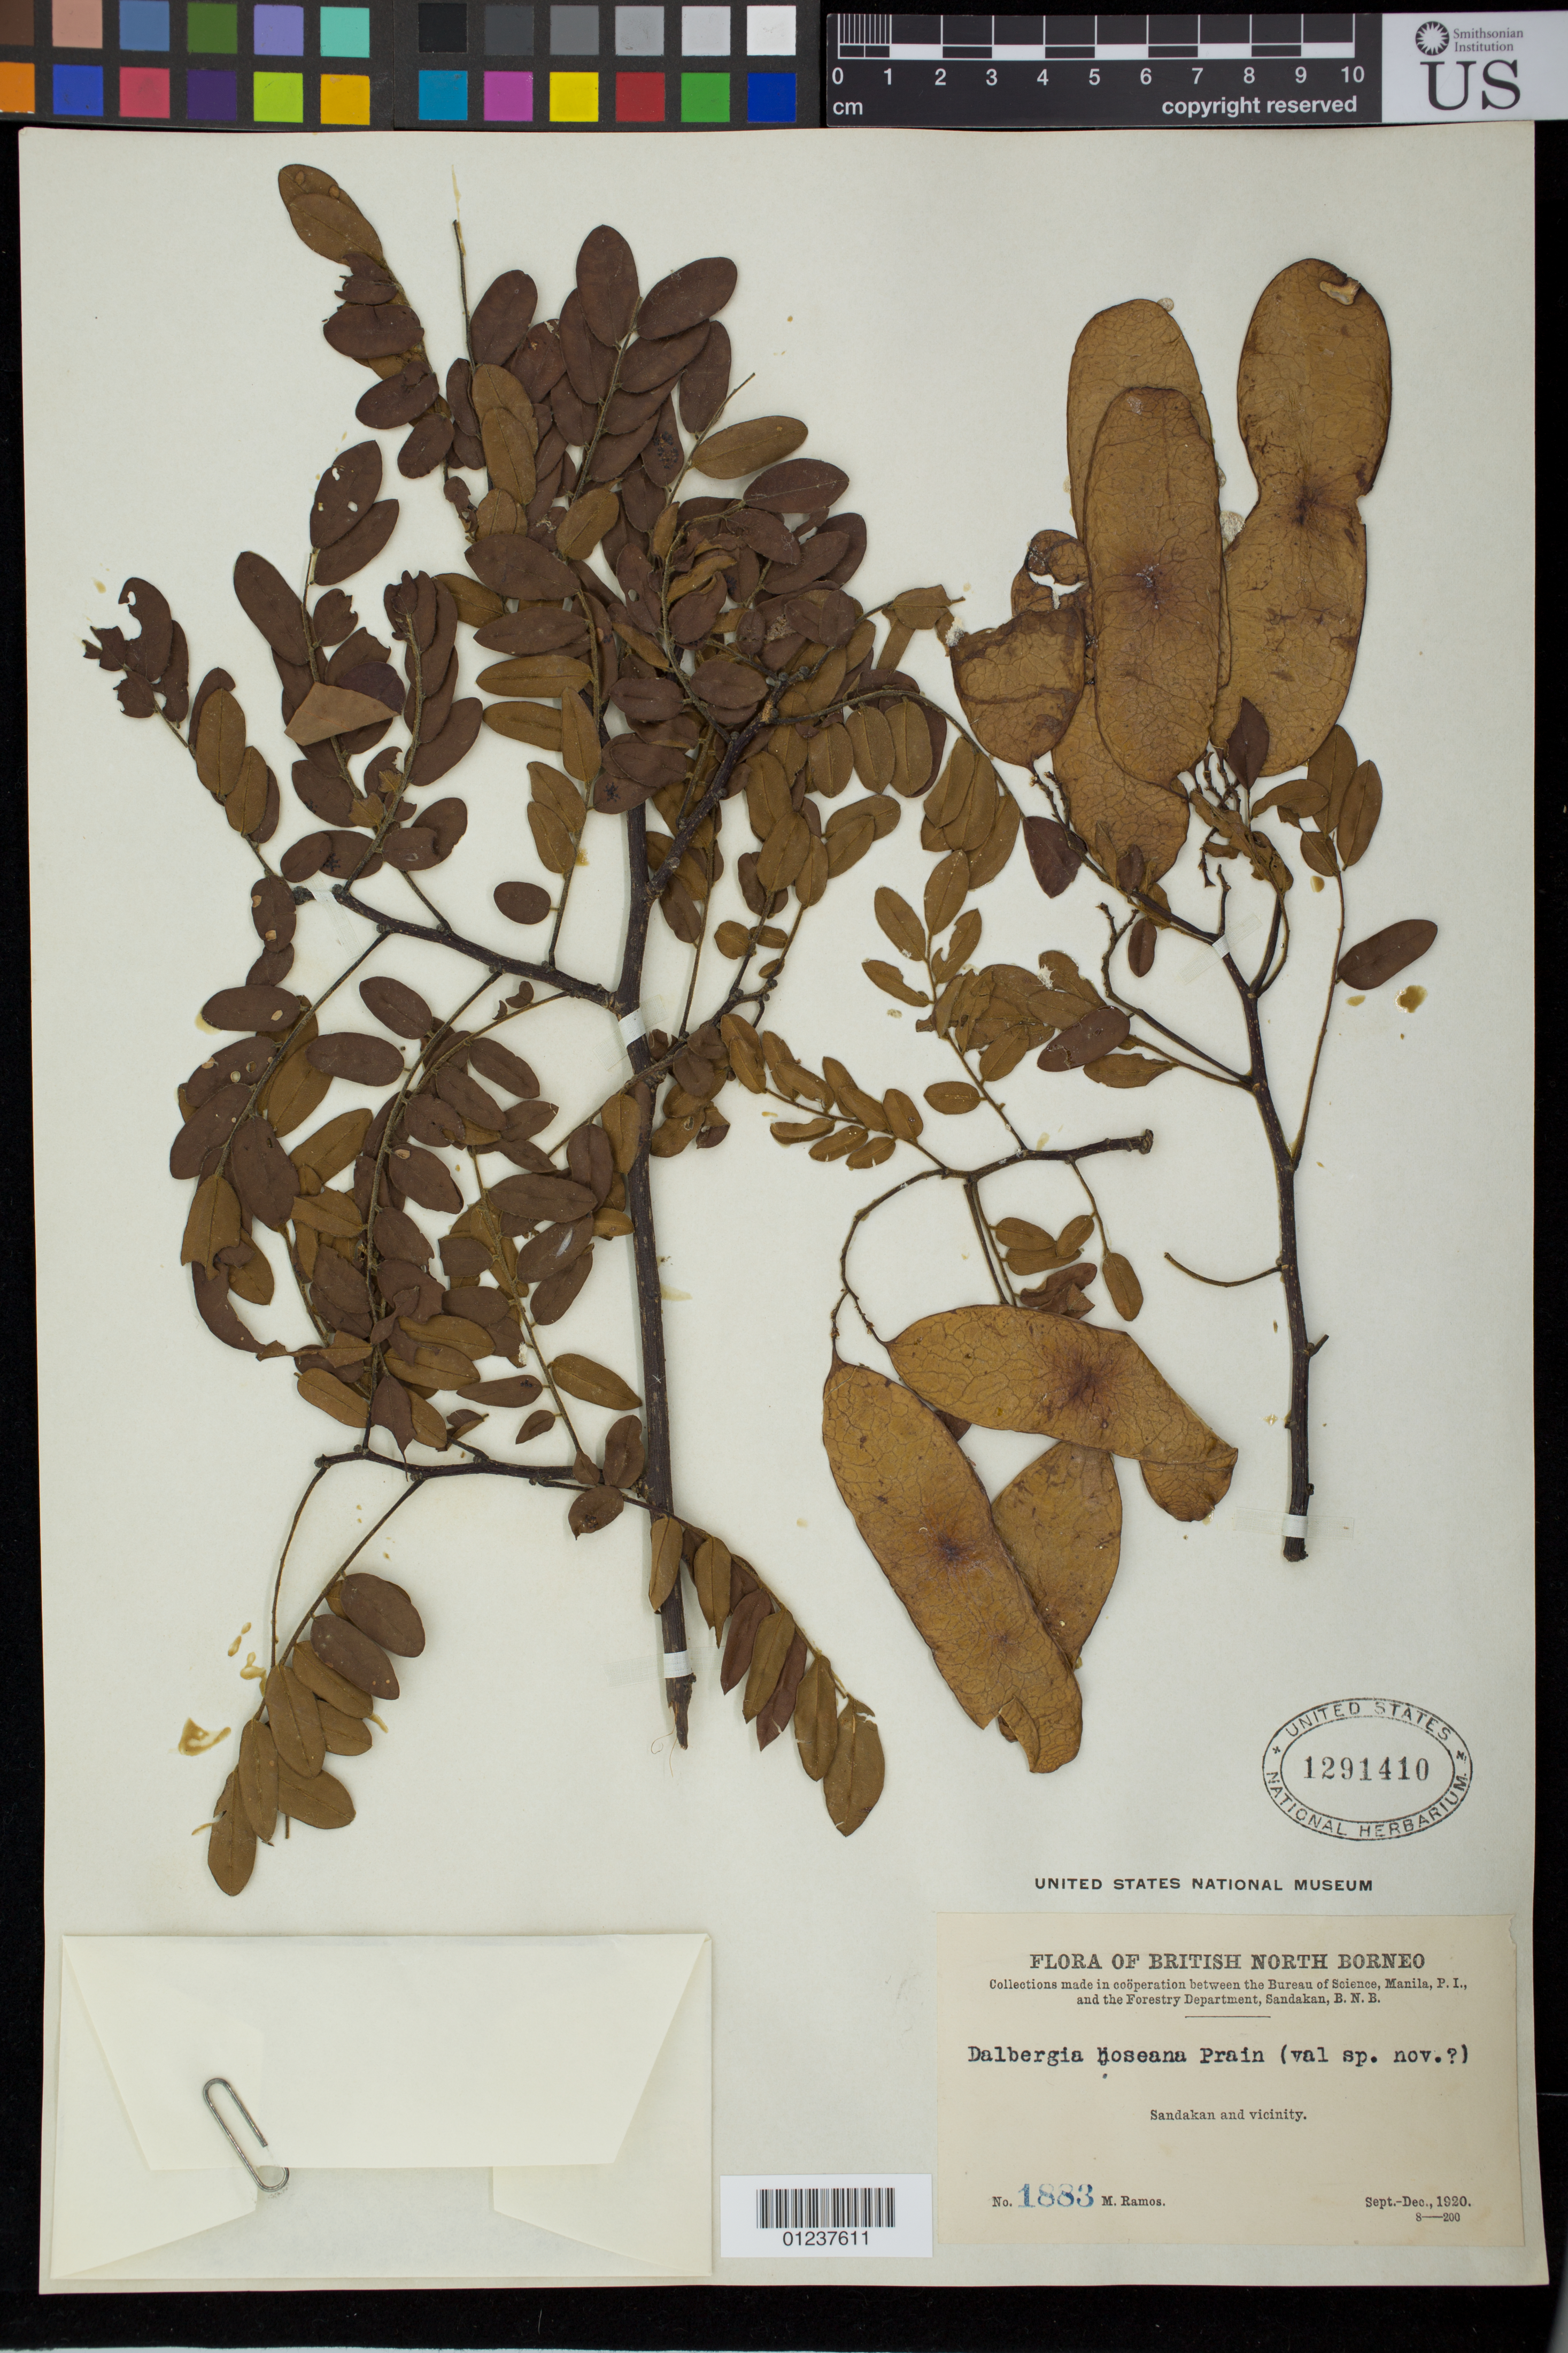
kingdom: Plantae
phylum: Tracheophyta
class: Magnoliopsida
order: Fabales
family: Fabaceae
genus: Dalbergia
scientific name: Dalbergia ferruginea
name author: Roxb.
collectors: M. Ramos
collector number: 1883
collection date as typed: Sep 1920 to -- Dec 1920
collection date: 1920-09/1920-12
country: Malaysia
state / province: Sabah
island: Borneo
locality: British North Borneo, Sandakan and vicinity.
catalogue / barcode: US 1291410